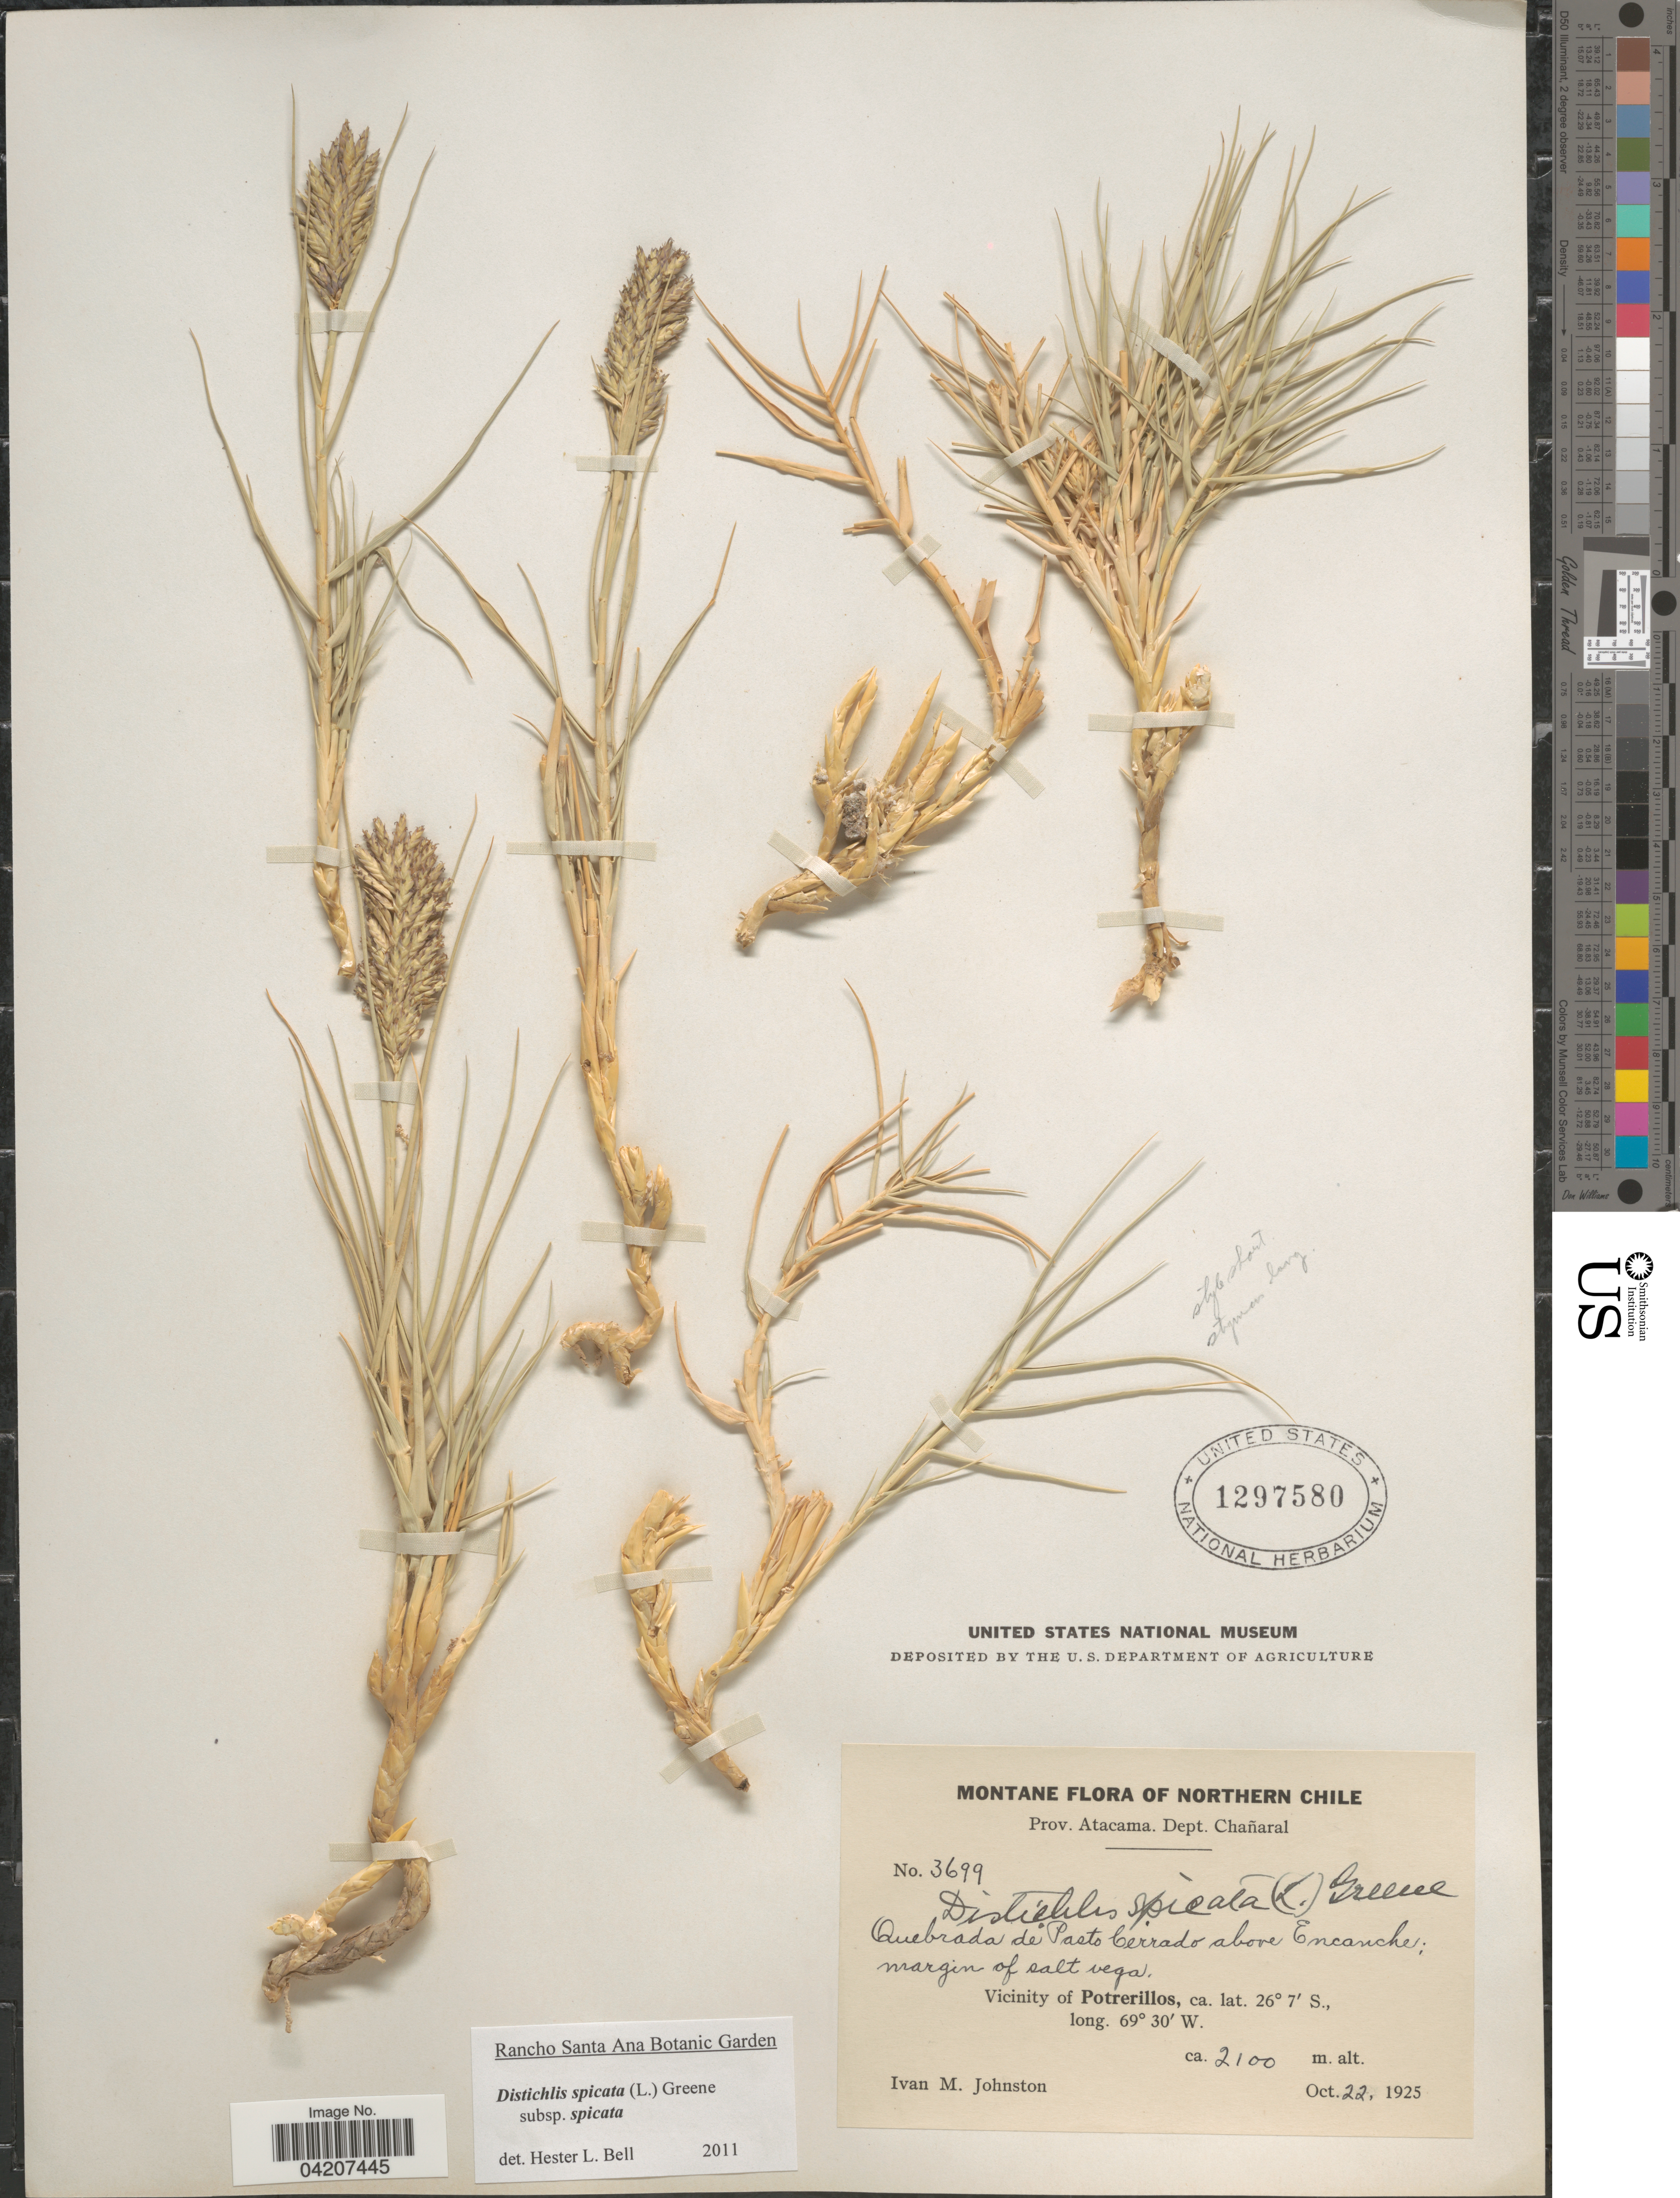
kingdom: Plantae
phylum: Tracheophyta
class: Liliopsida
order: Poales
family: Poaceae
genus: Distichlis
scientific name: Distichlis spicata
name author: (L.) Greene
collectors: I.M. Johnston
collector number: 3699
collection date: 1925-10-22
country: Chile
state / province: Atacama (III)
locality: Northern Chile. Dept. Chañaral. Quebrada de Pasto Cerrado above Encanche. Vicinity of Potrerillos.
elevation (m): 2100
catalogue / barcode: US 1297580